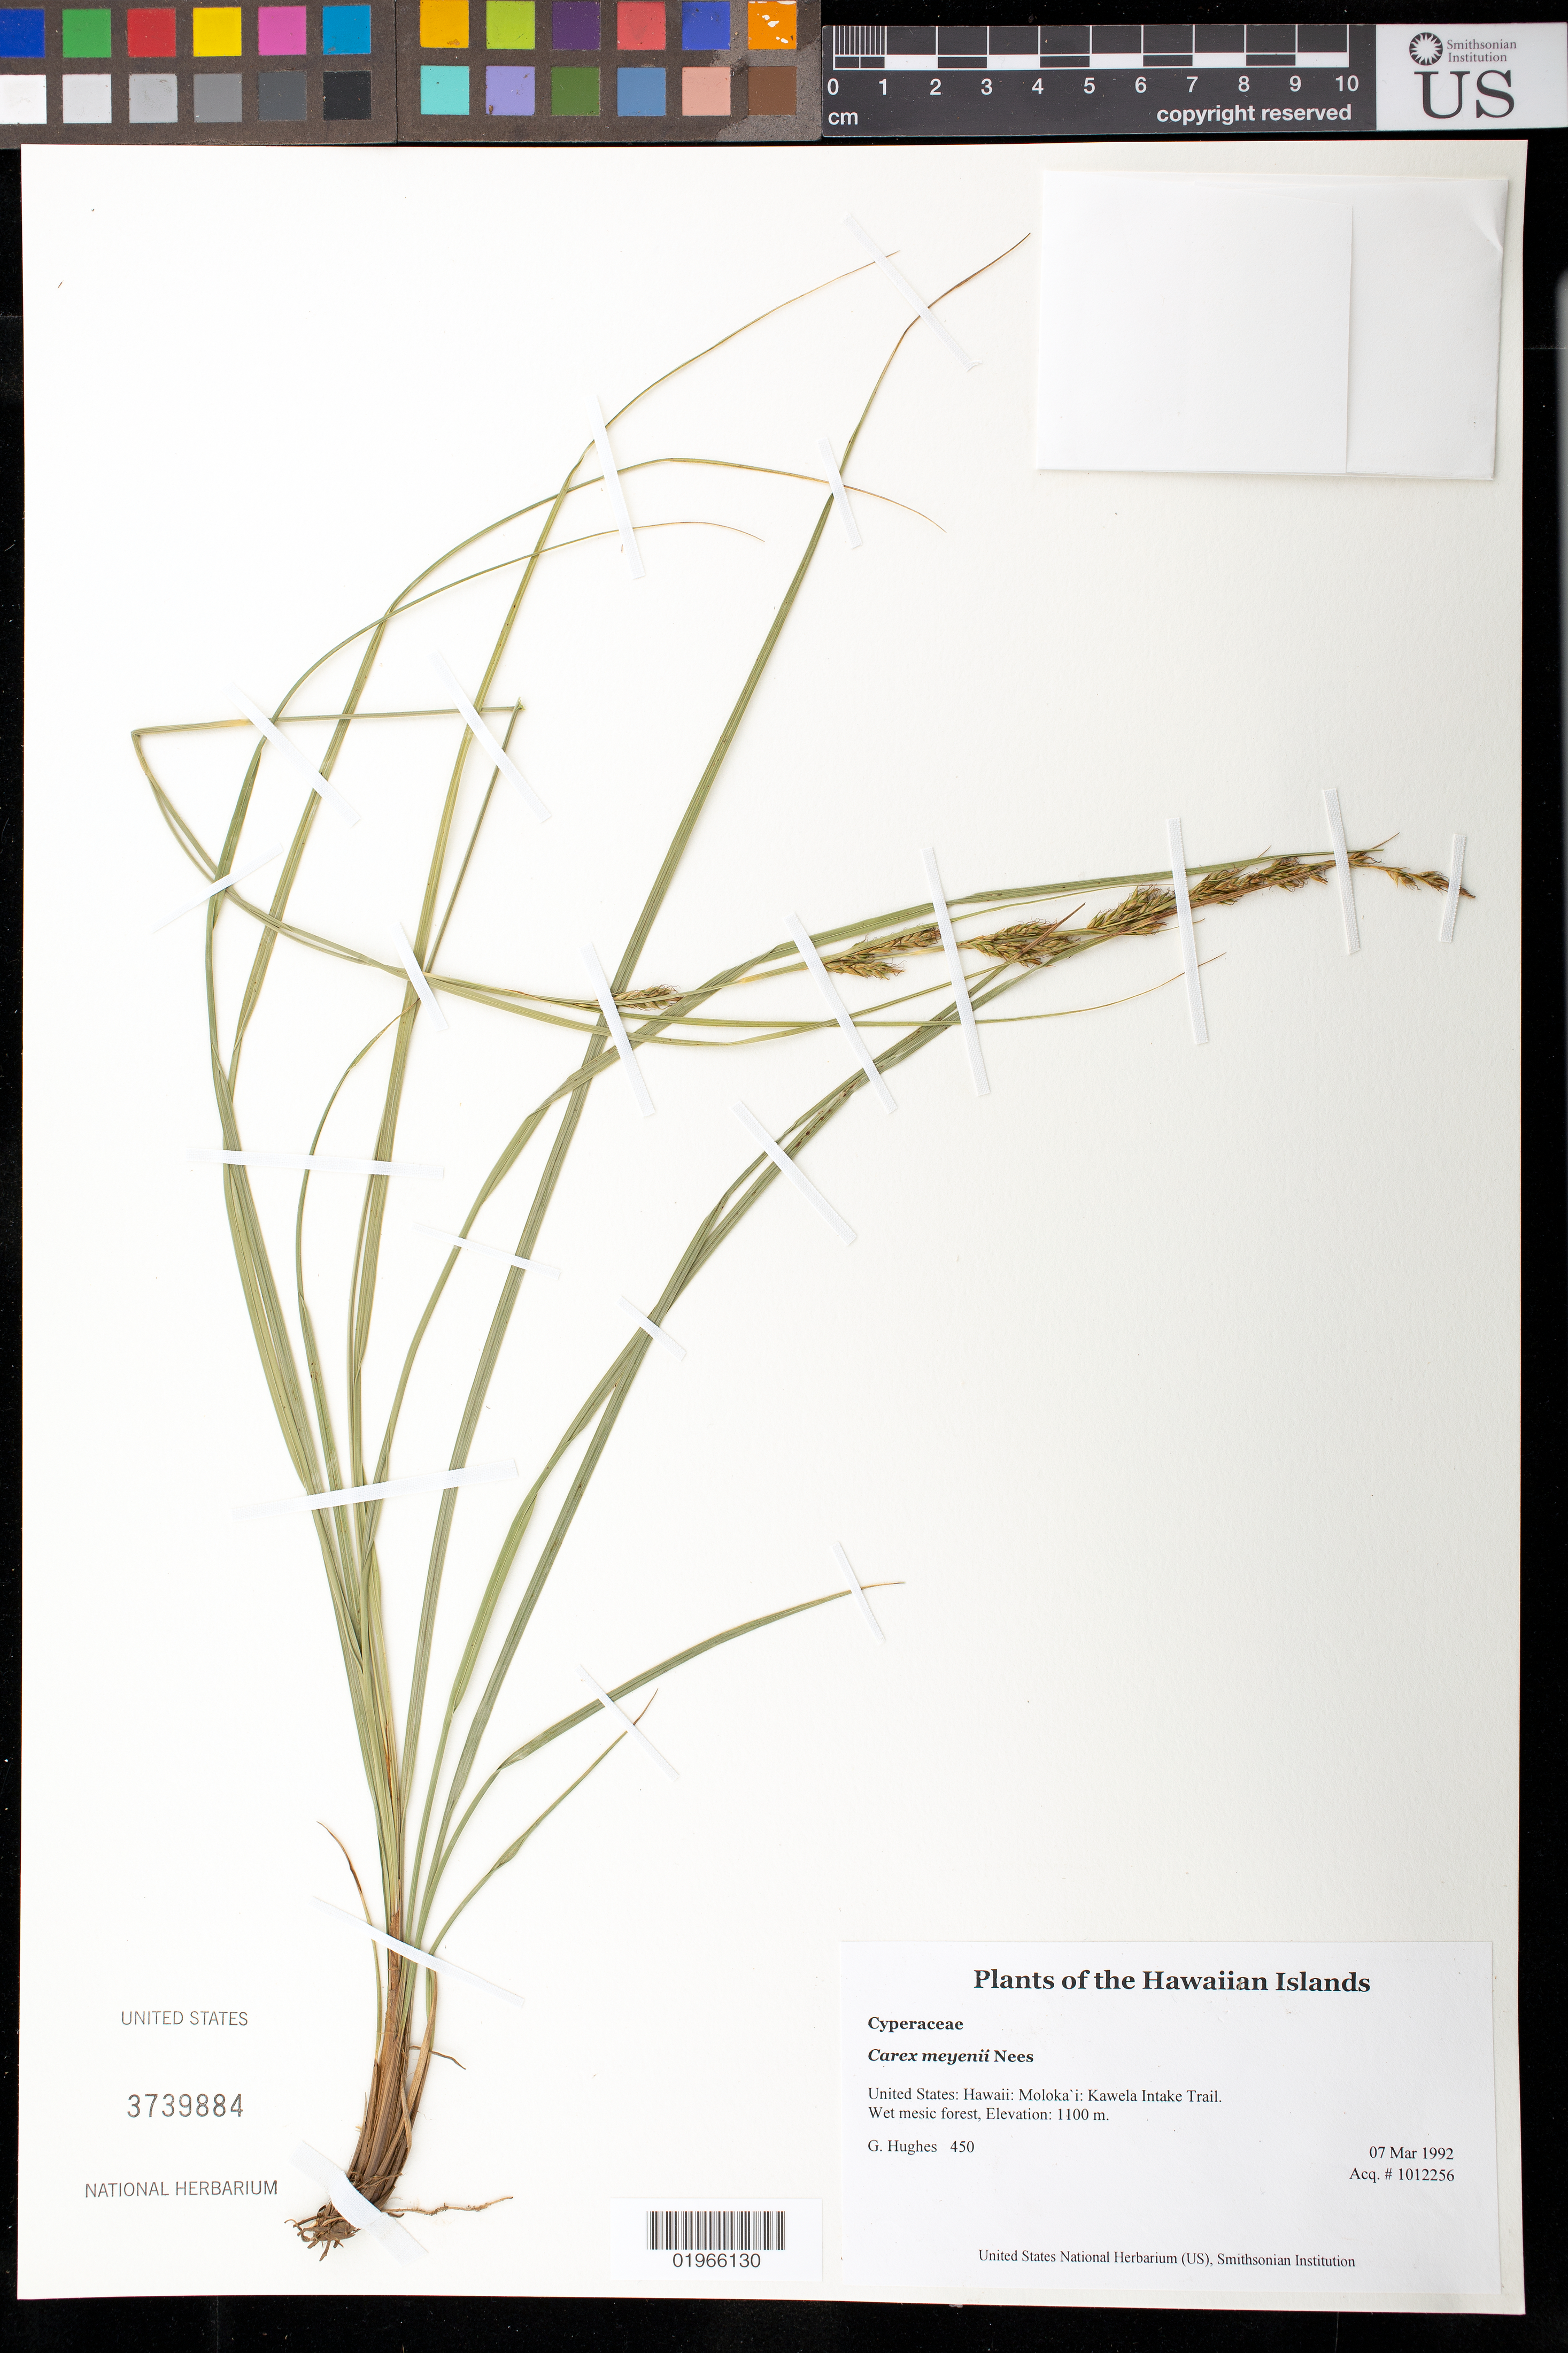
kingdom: Plantae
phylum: Tracheophyta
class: Liliopsida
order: Poales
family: Cyperaceae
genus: Carex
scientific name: Carex meyenii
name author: Nees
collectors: G. Hughes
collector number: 450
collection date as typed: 3-7-92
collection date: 1992-03-07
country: United States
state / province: Hawaii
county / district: Maui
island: Moloka'i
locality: Kawela Intake Trail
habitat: Wet mesic forest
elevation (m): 1100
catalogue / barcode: US 3739884